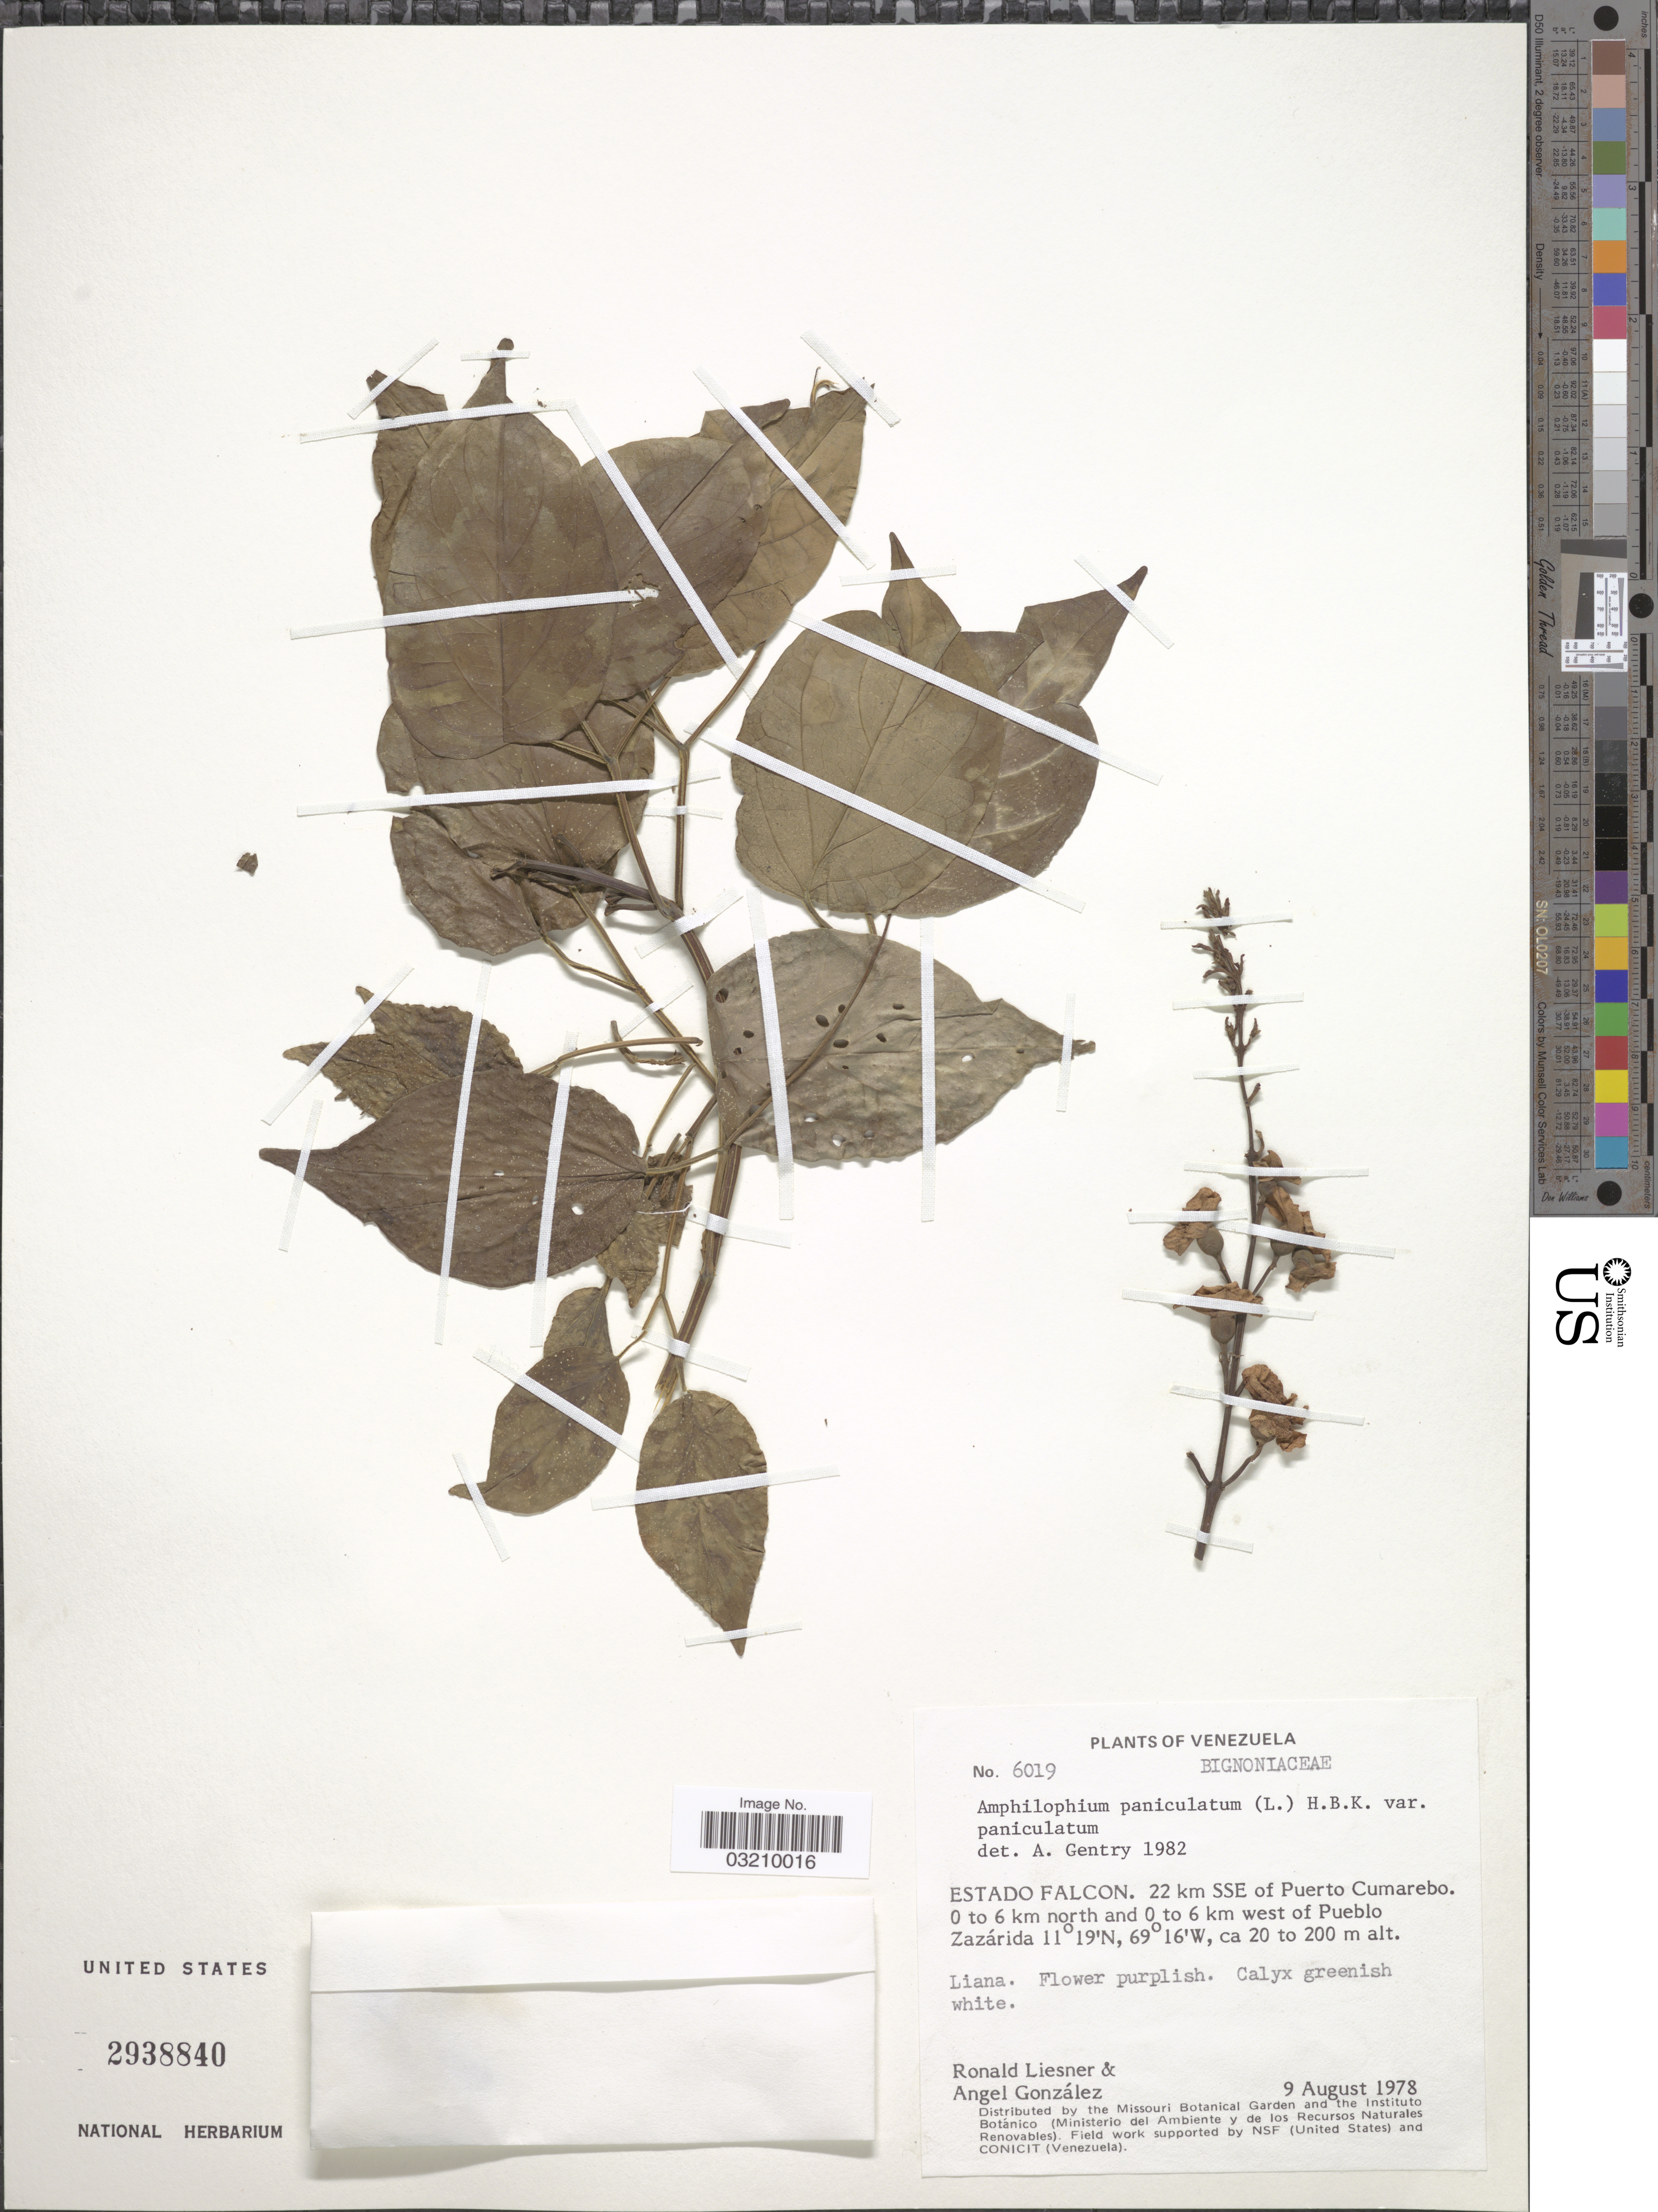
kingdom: Plantae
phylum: Tracheophyta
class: Magnoliopsida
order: Lamiales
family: Bignoniaceae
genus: Amphilophium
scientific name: Amphilophium paniculatum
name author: (L.) Kunth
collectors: R. L. Liesner & A. C. González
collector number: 6019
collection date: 1978-08-09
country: Venezuela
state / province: Falcón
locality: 22 km SSE of Puerto Cumarebo. 0 to 6 km north and 0 to 6 km west of Pueblo Zazárida.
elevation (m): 200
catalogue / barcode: US 2938840